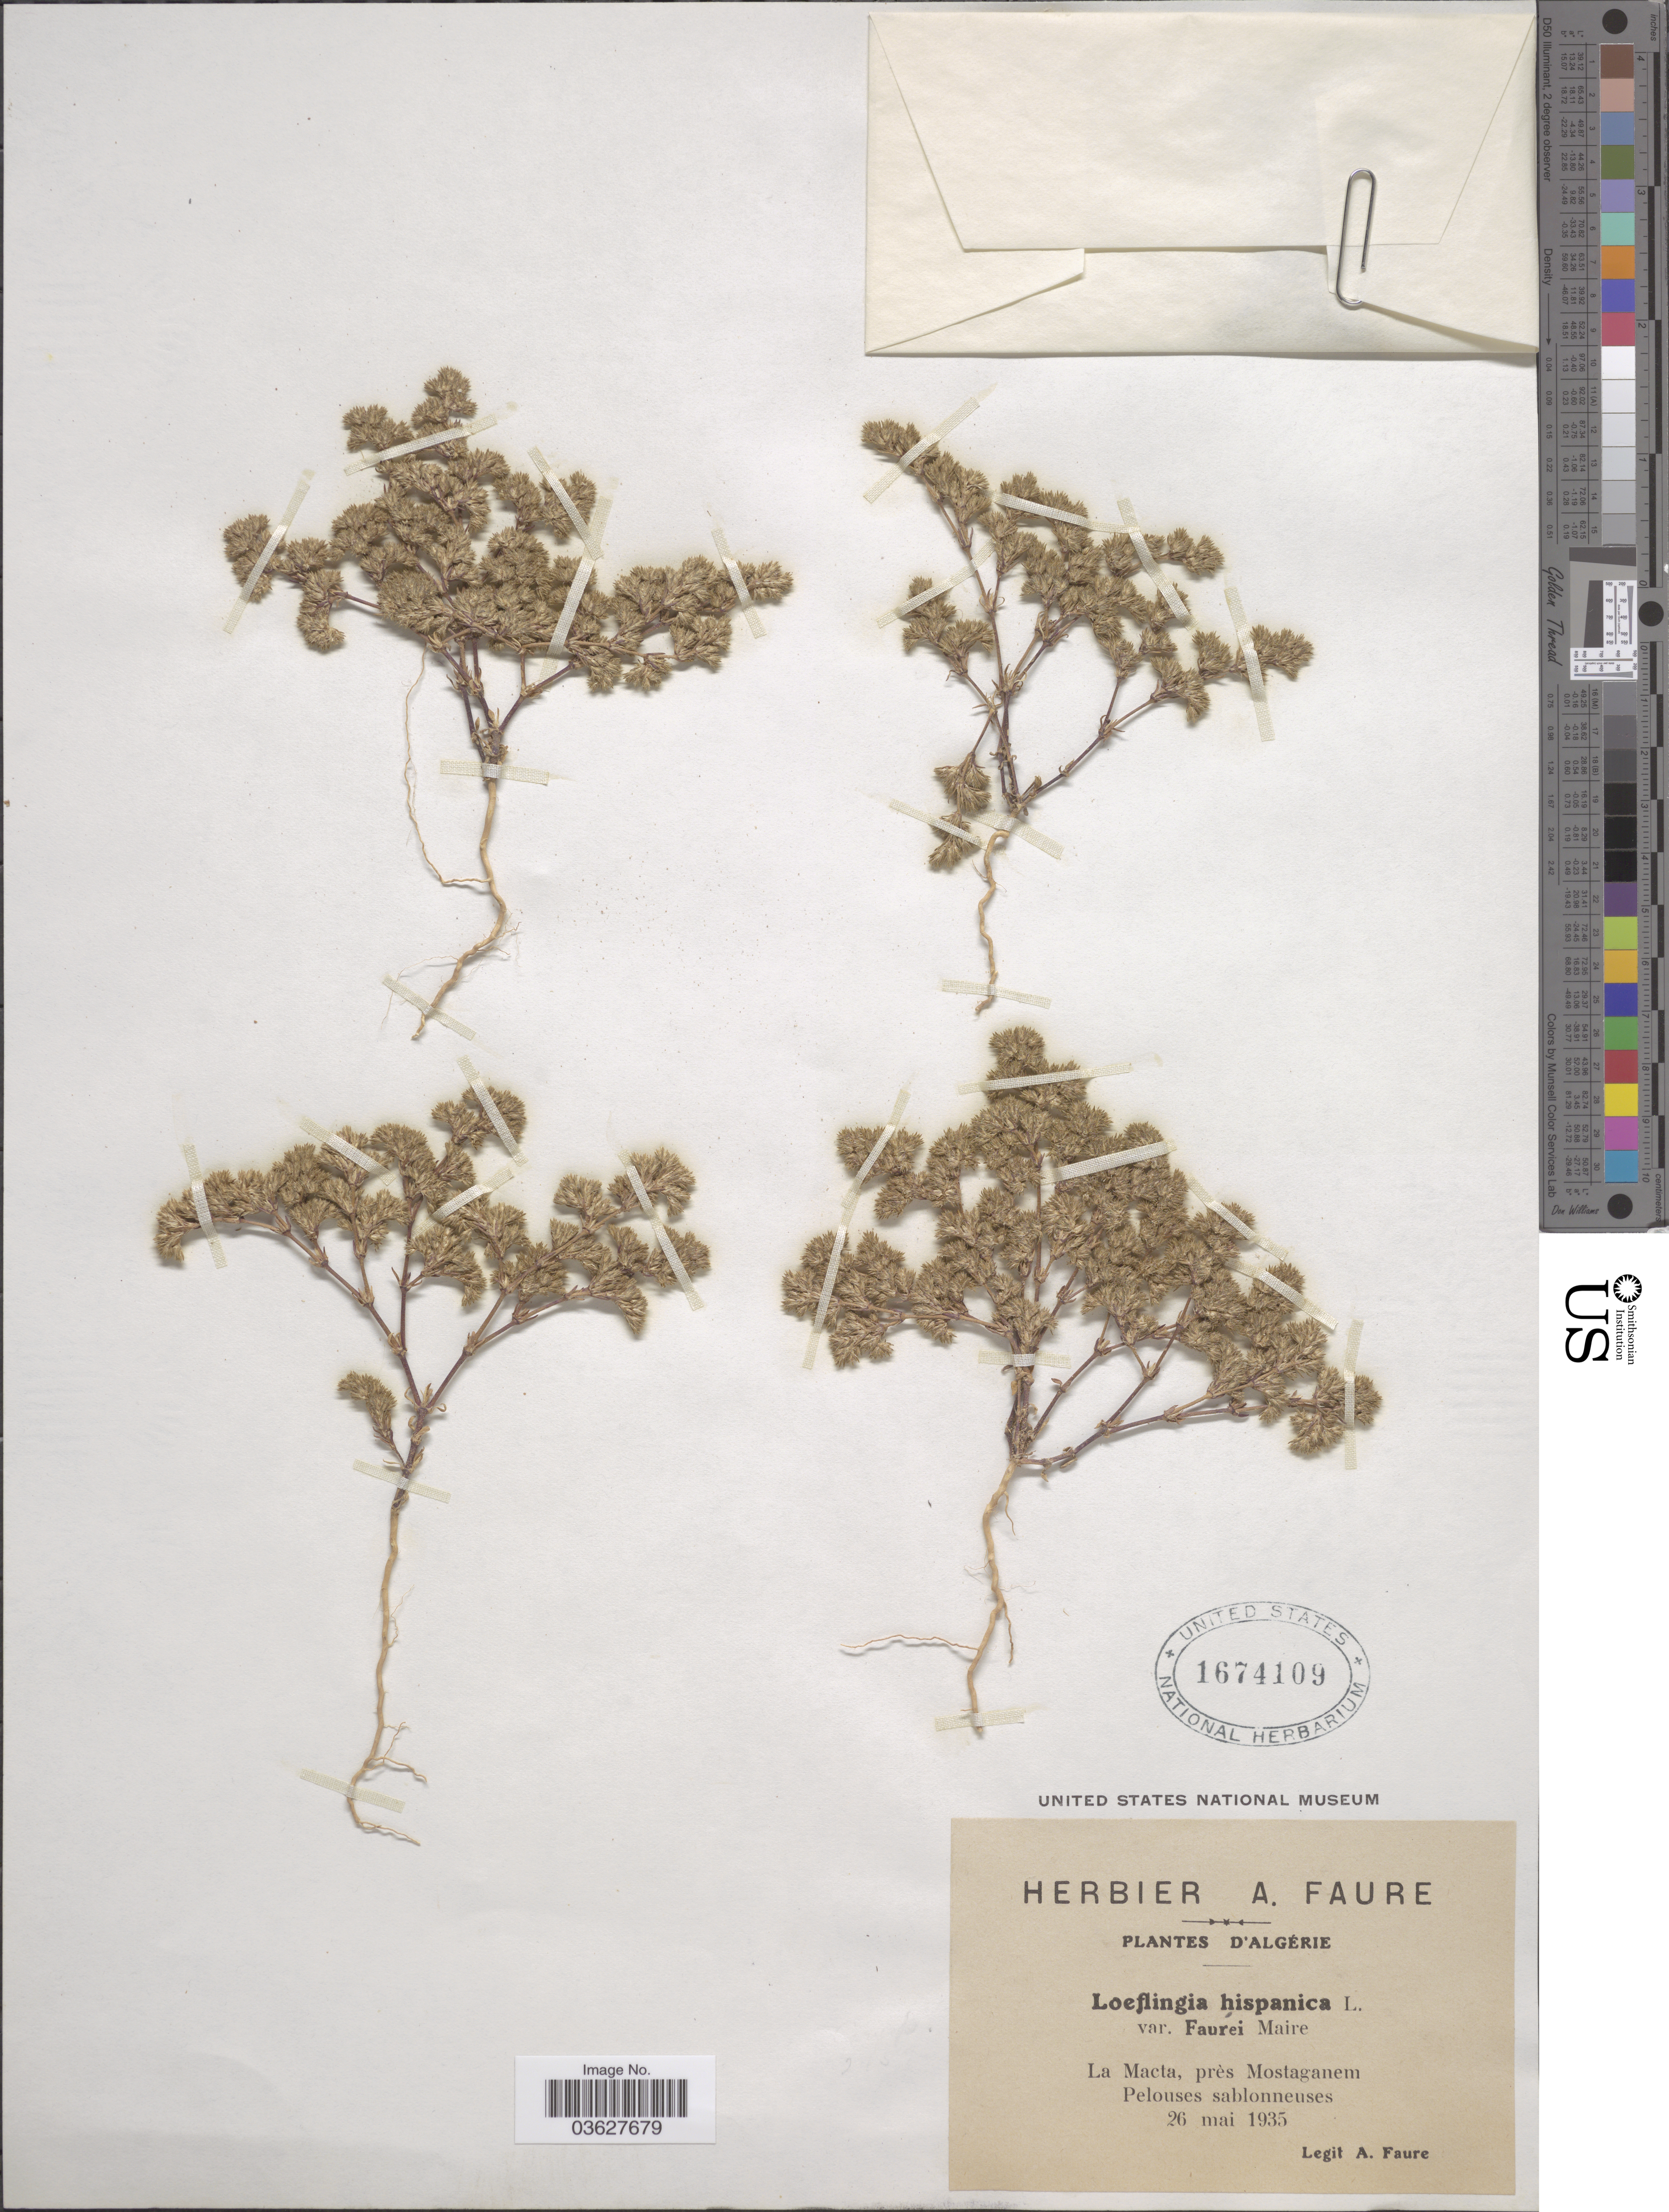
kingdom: Plantae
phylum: Tracheophyta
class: Magnoliopsida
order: Caryophyllales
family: Caryophyllaceae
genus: Loeflingia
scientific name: Loeflingia hispanica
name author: L.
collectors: A. Faure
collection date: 1935-05-26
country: Algeria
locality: La Macta, près Mostaganem Pelouses sablonneuses.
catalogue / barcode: US 1674109